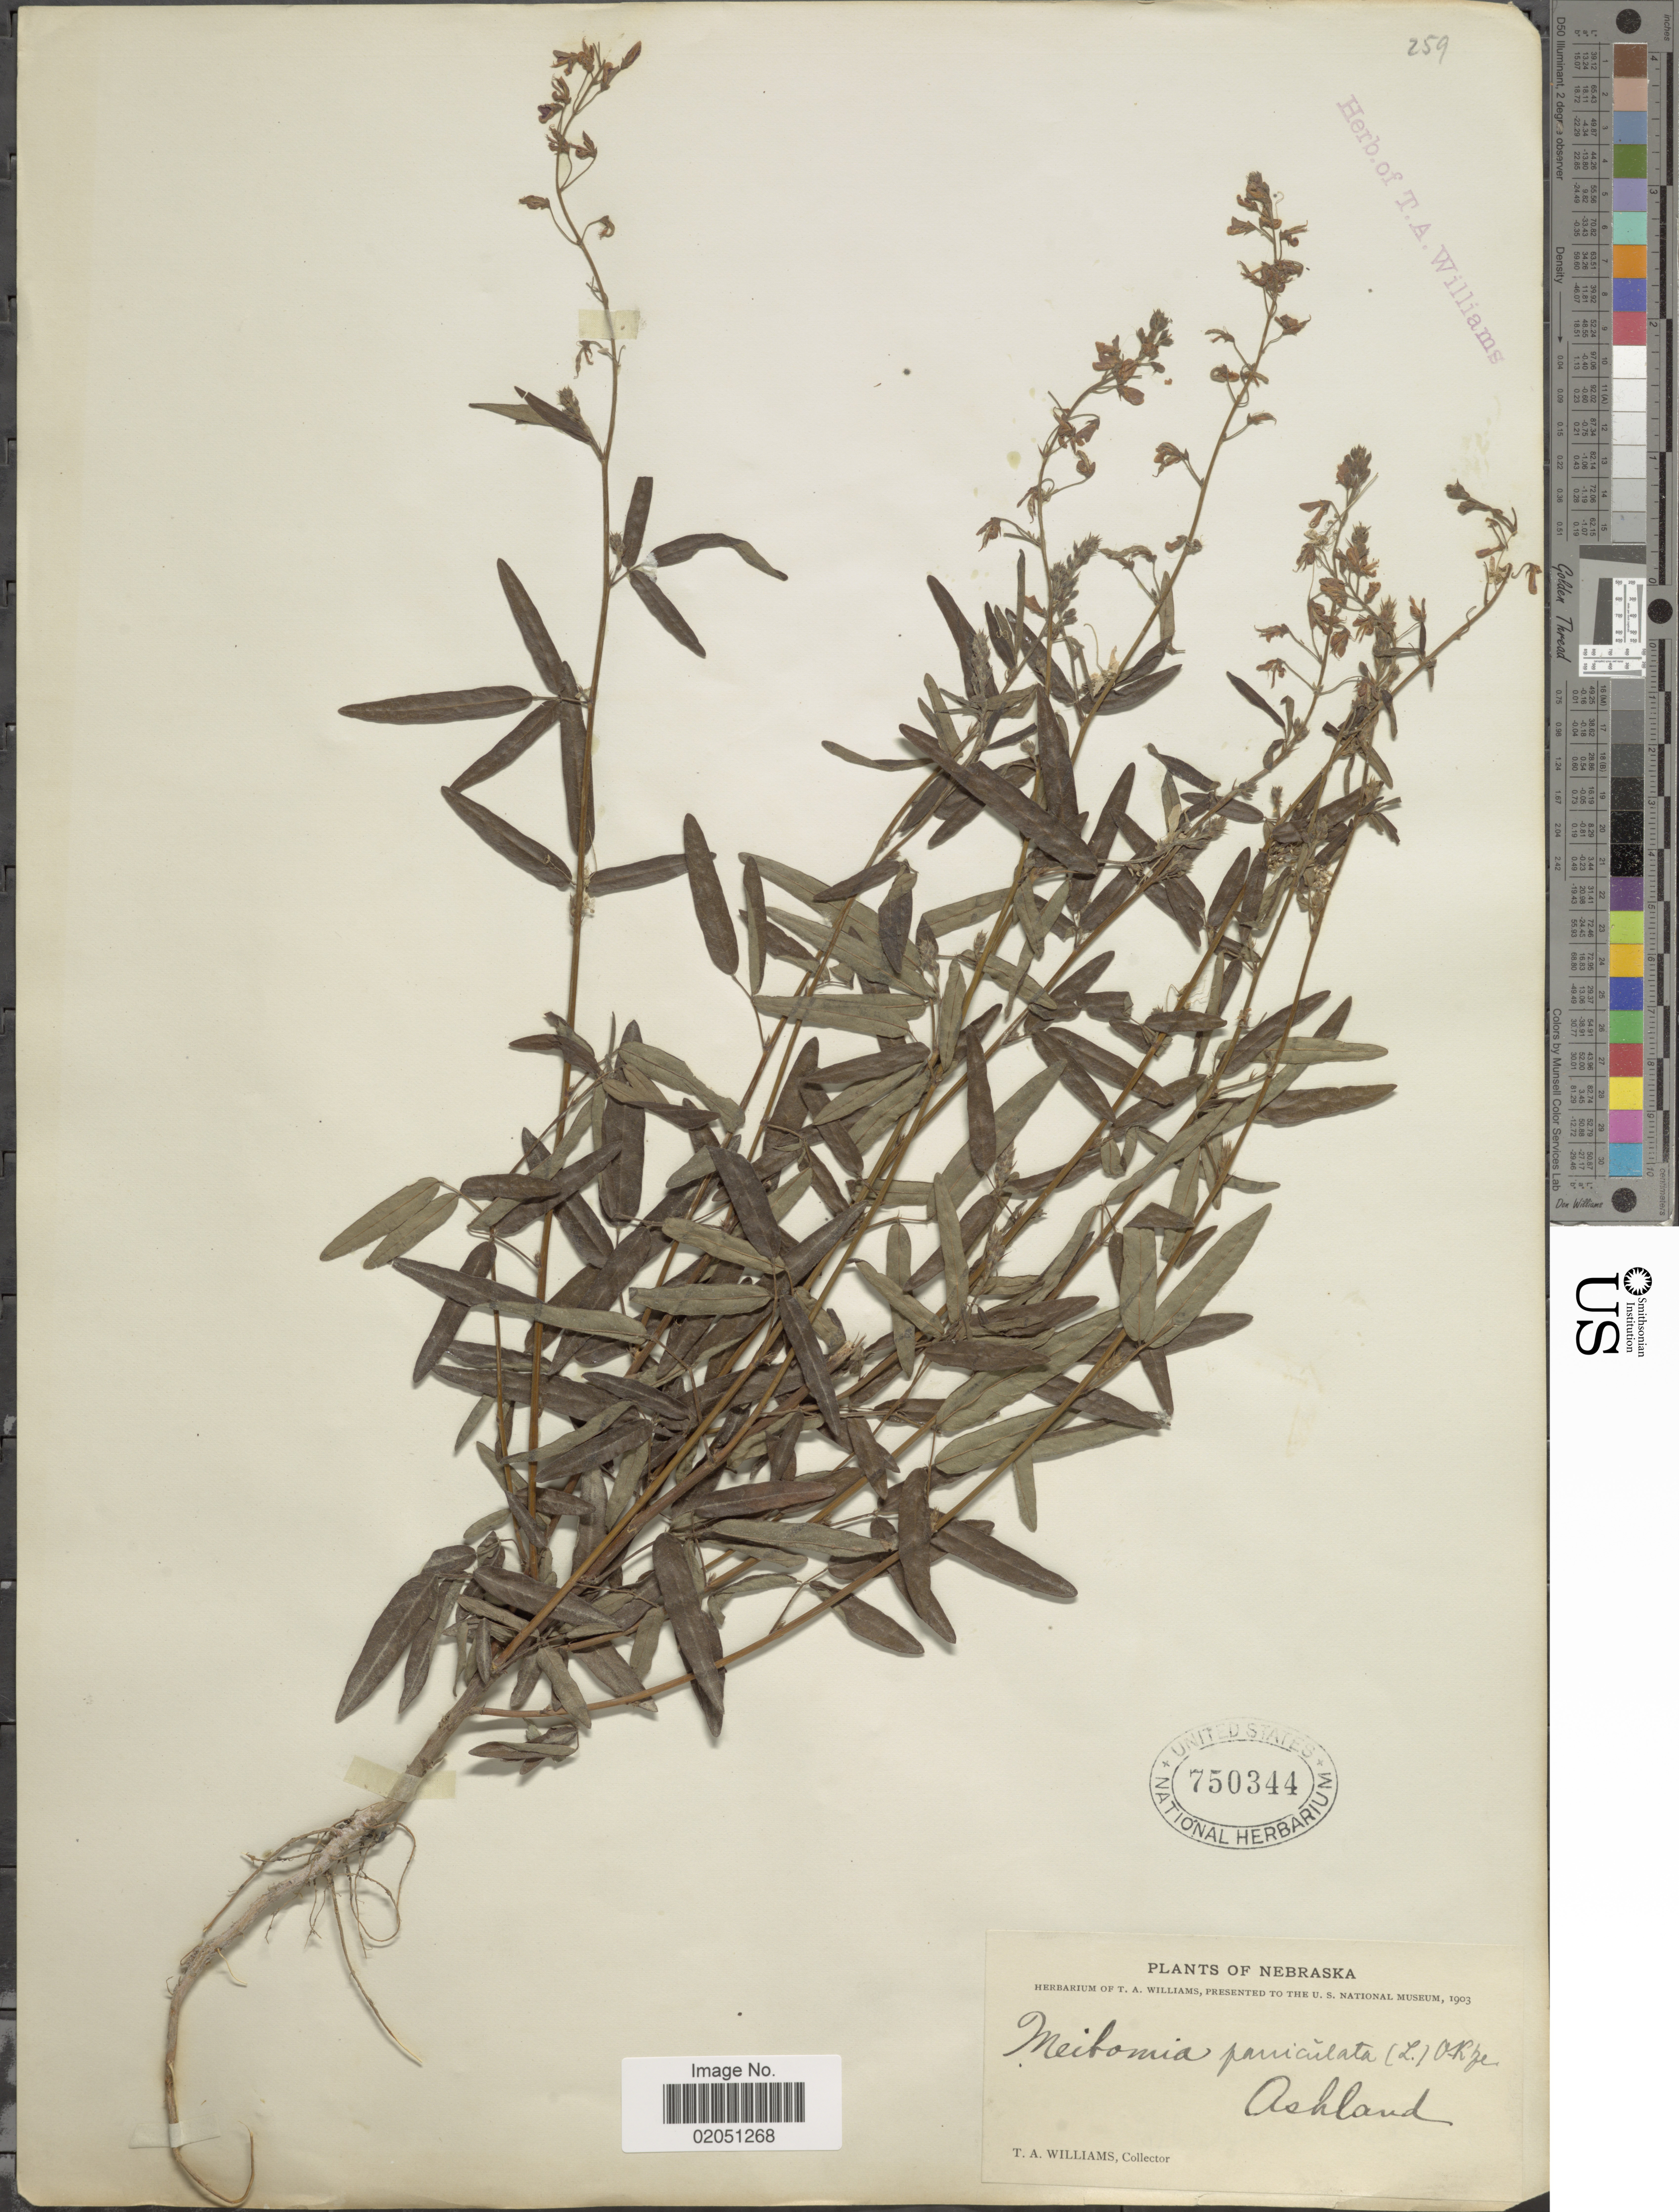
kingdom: Plantae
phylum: Tracheophyta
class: Magnoliopsida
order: Fabales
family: Fabaceae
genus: Desmodium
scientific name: Desmodium paniculatum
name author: (L.) DC.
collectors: T. A. Williams (herbarium)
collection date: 1903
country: United States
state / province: Nebraska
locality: Ashland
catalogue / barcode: US 750344